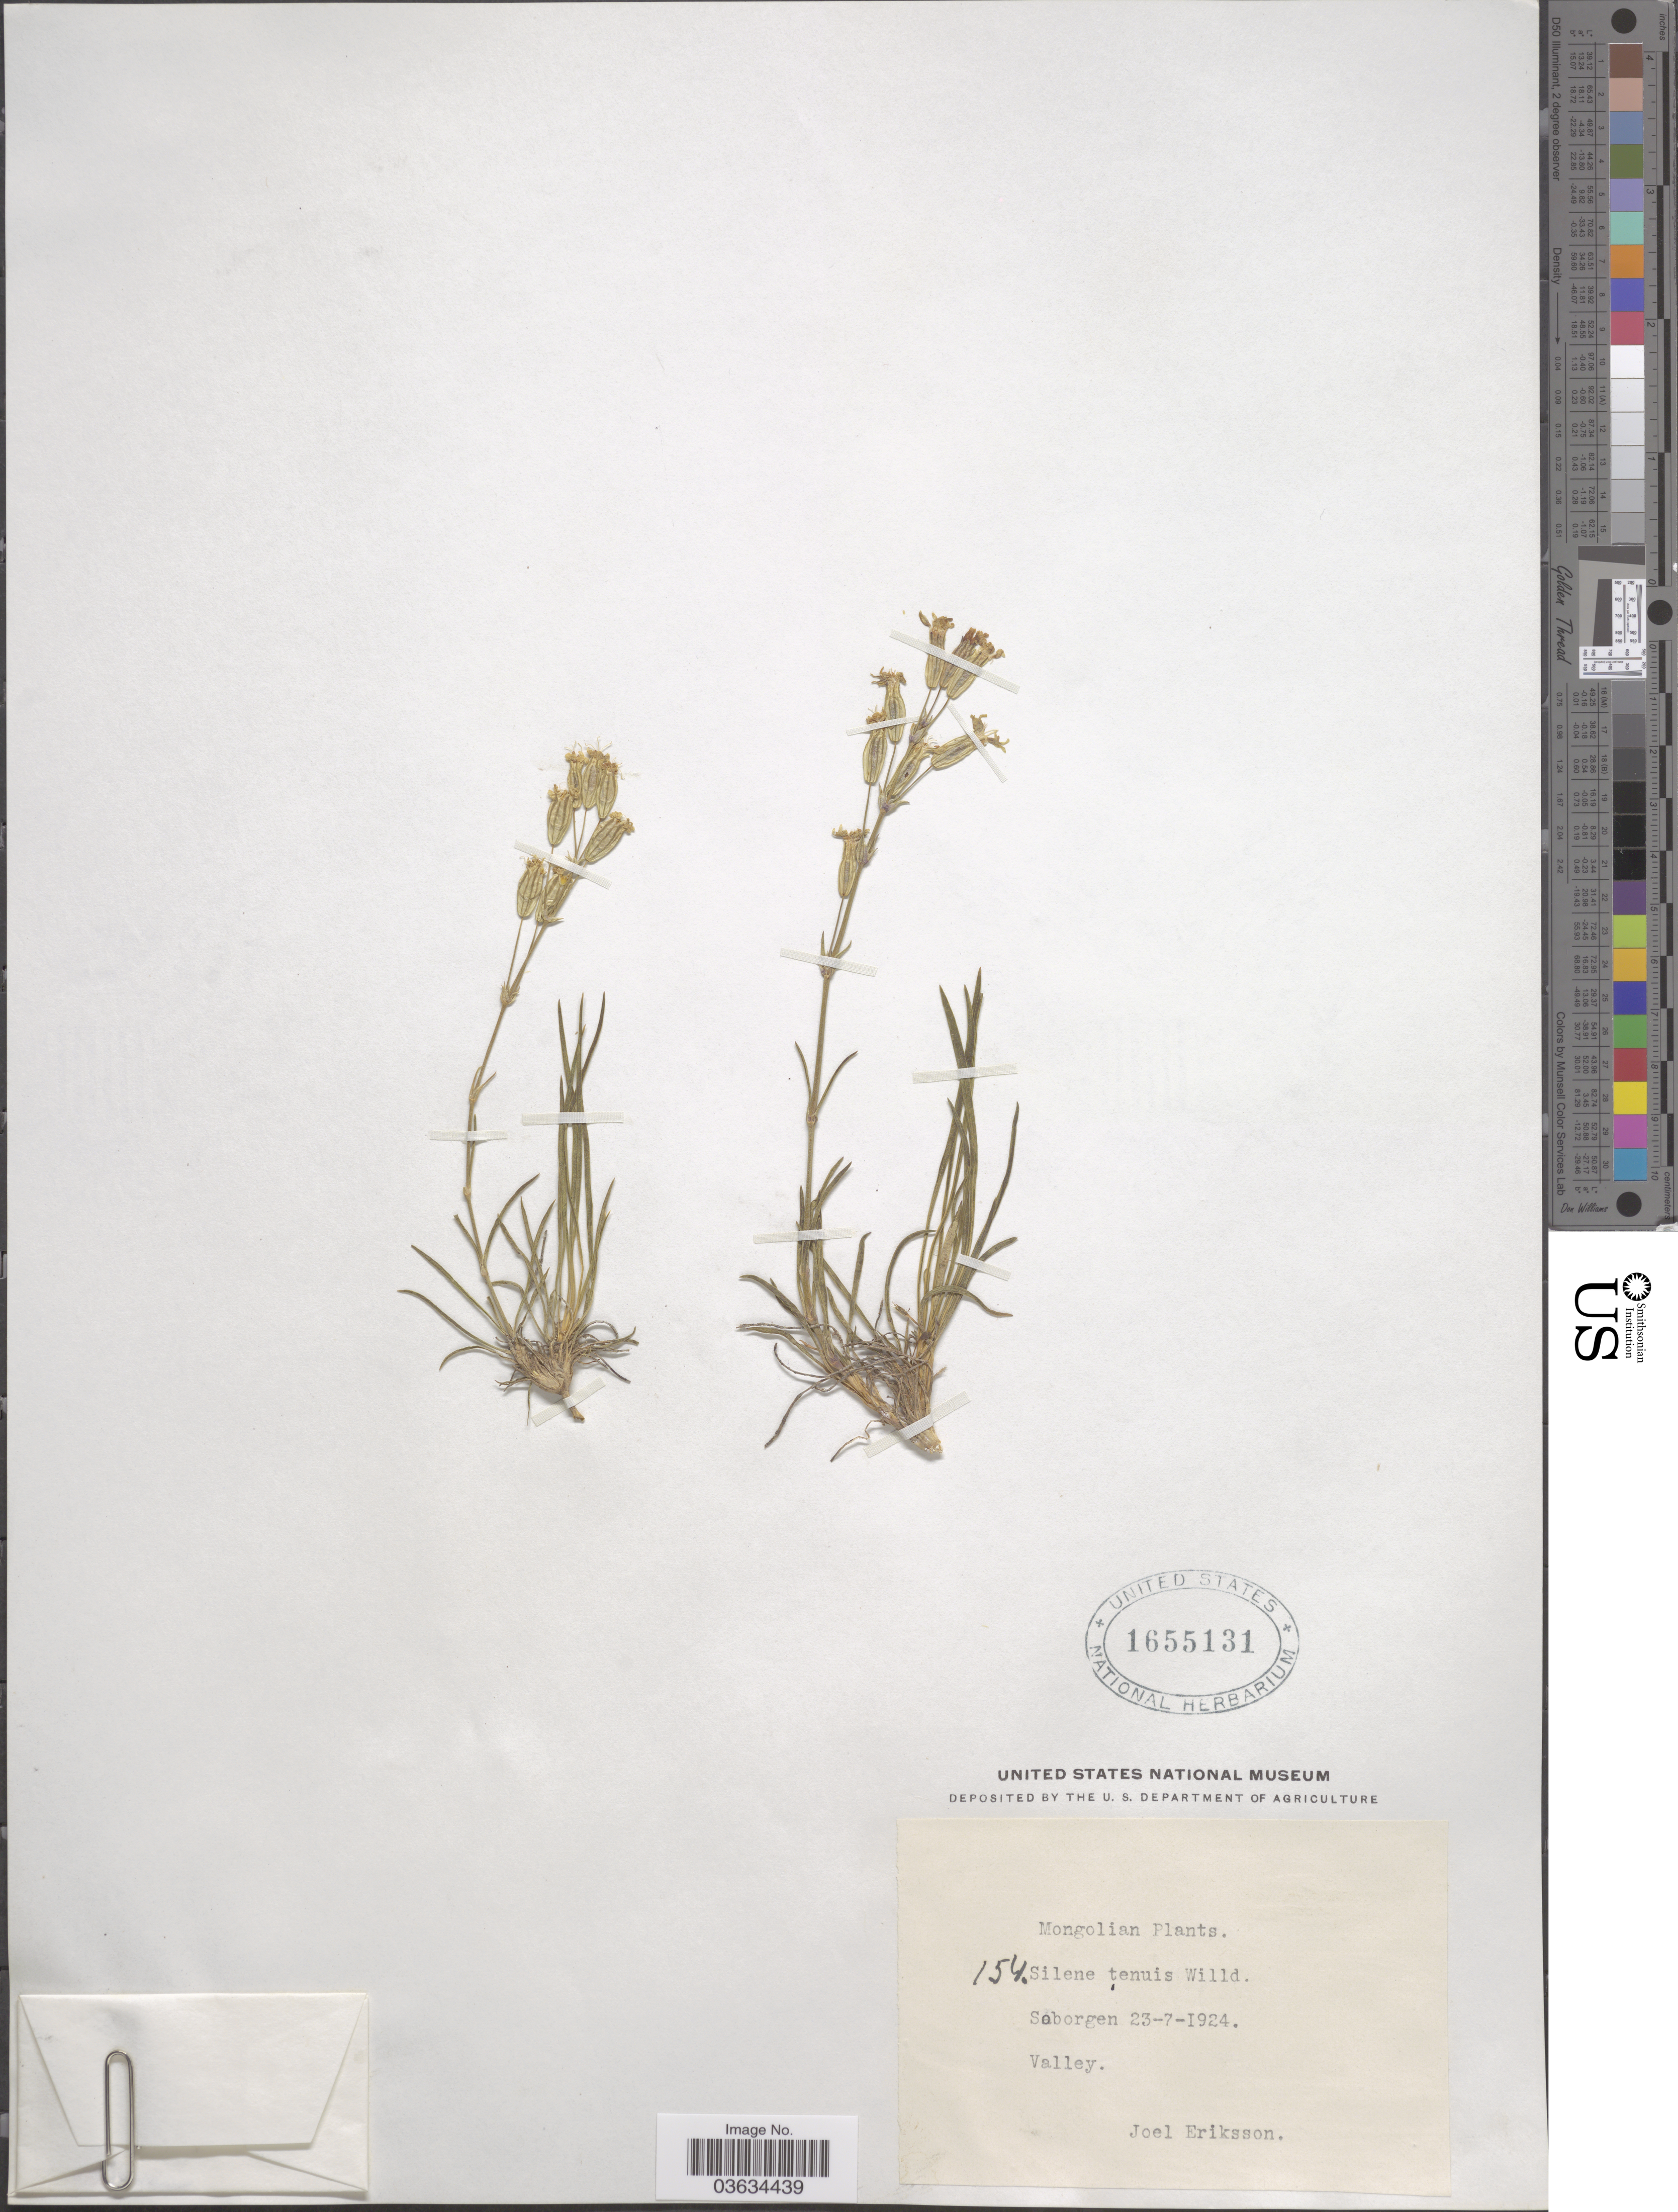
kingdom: Plantae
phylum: Tracheophyta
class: Magnoliopsida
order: Caryophyllales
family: Caryophyllaceae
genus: Silene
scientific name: Silene tenuis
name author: Willd.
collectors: J. Eriksson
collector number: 154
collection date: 1924-07-23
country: Mongolia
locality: Soborgen. Valley.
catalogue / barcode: US 1655131